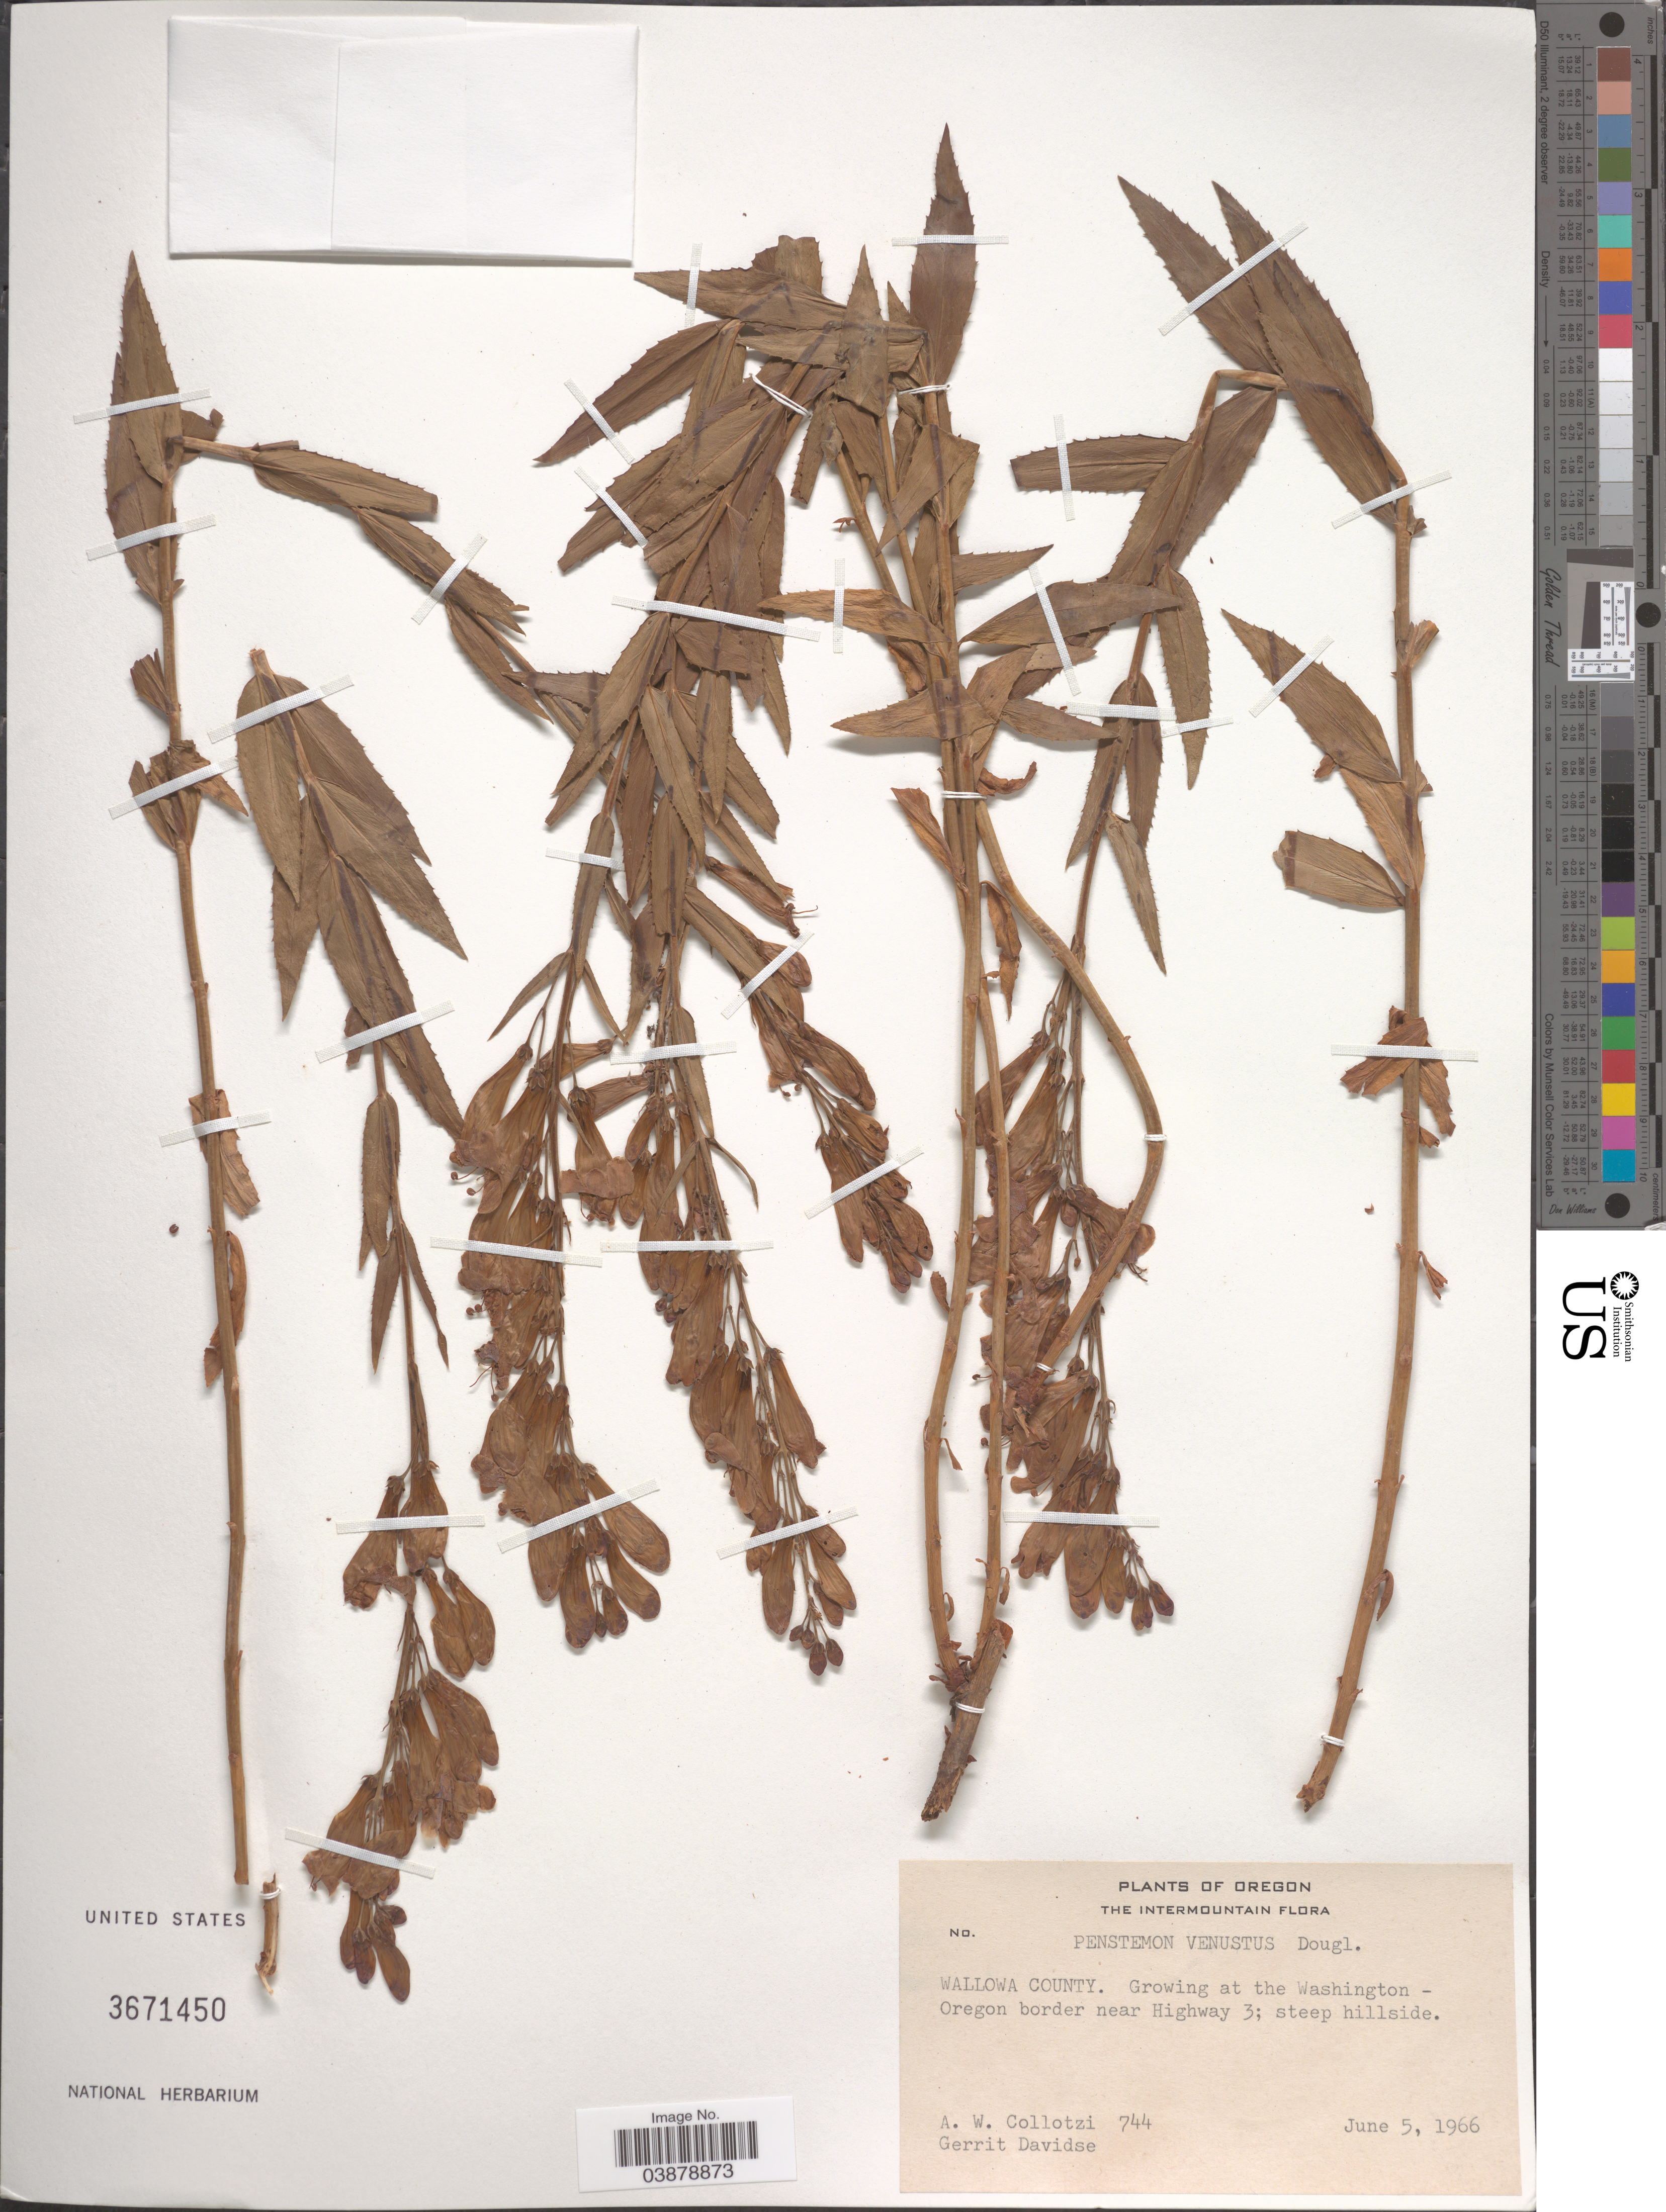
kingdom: Plantae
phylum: Tracheophyta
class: Magnoliopsida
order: Lamiales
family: Plantaginaceae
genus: Penstemon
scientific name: Penstemon venustus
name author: Douglas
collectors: A. W. Collotzi & G. Davidse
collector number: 744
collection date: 1966-06-05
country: United States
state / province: Oregon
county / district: Wallowa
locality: The Intermountain. Wallowa County. Growing at the Washington - Oregon border near Highway 3; steep hillside.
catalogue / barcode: US 3671450